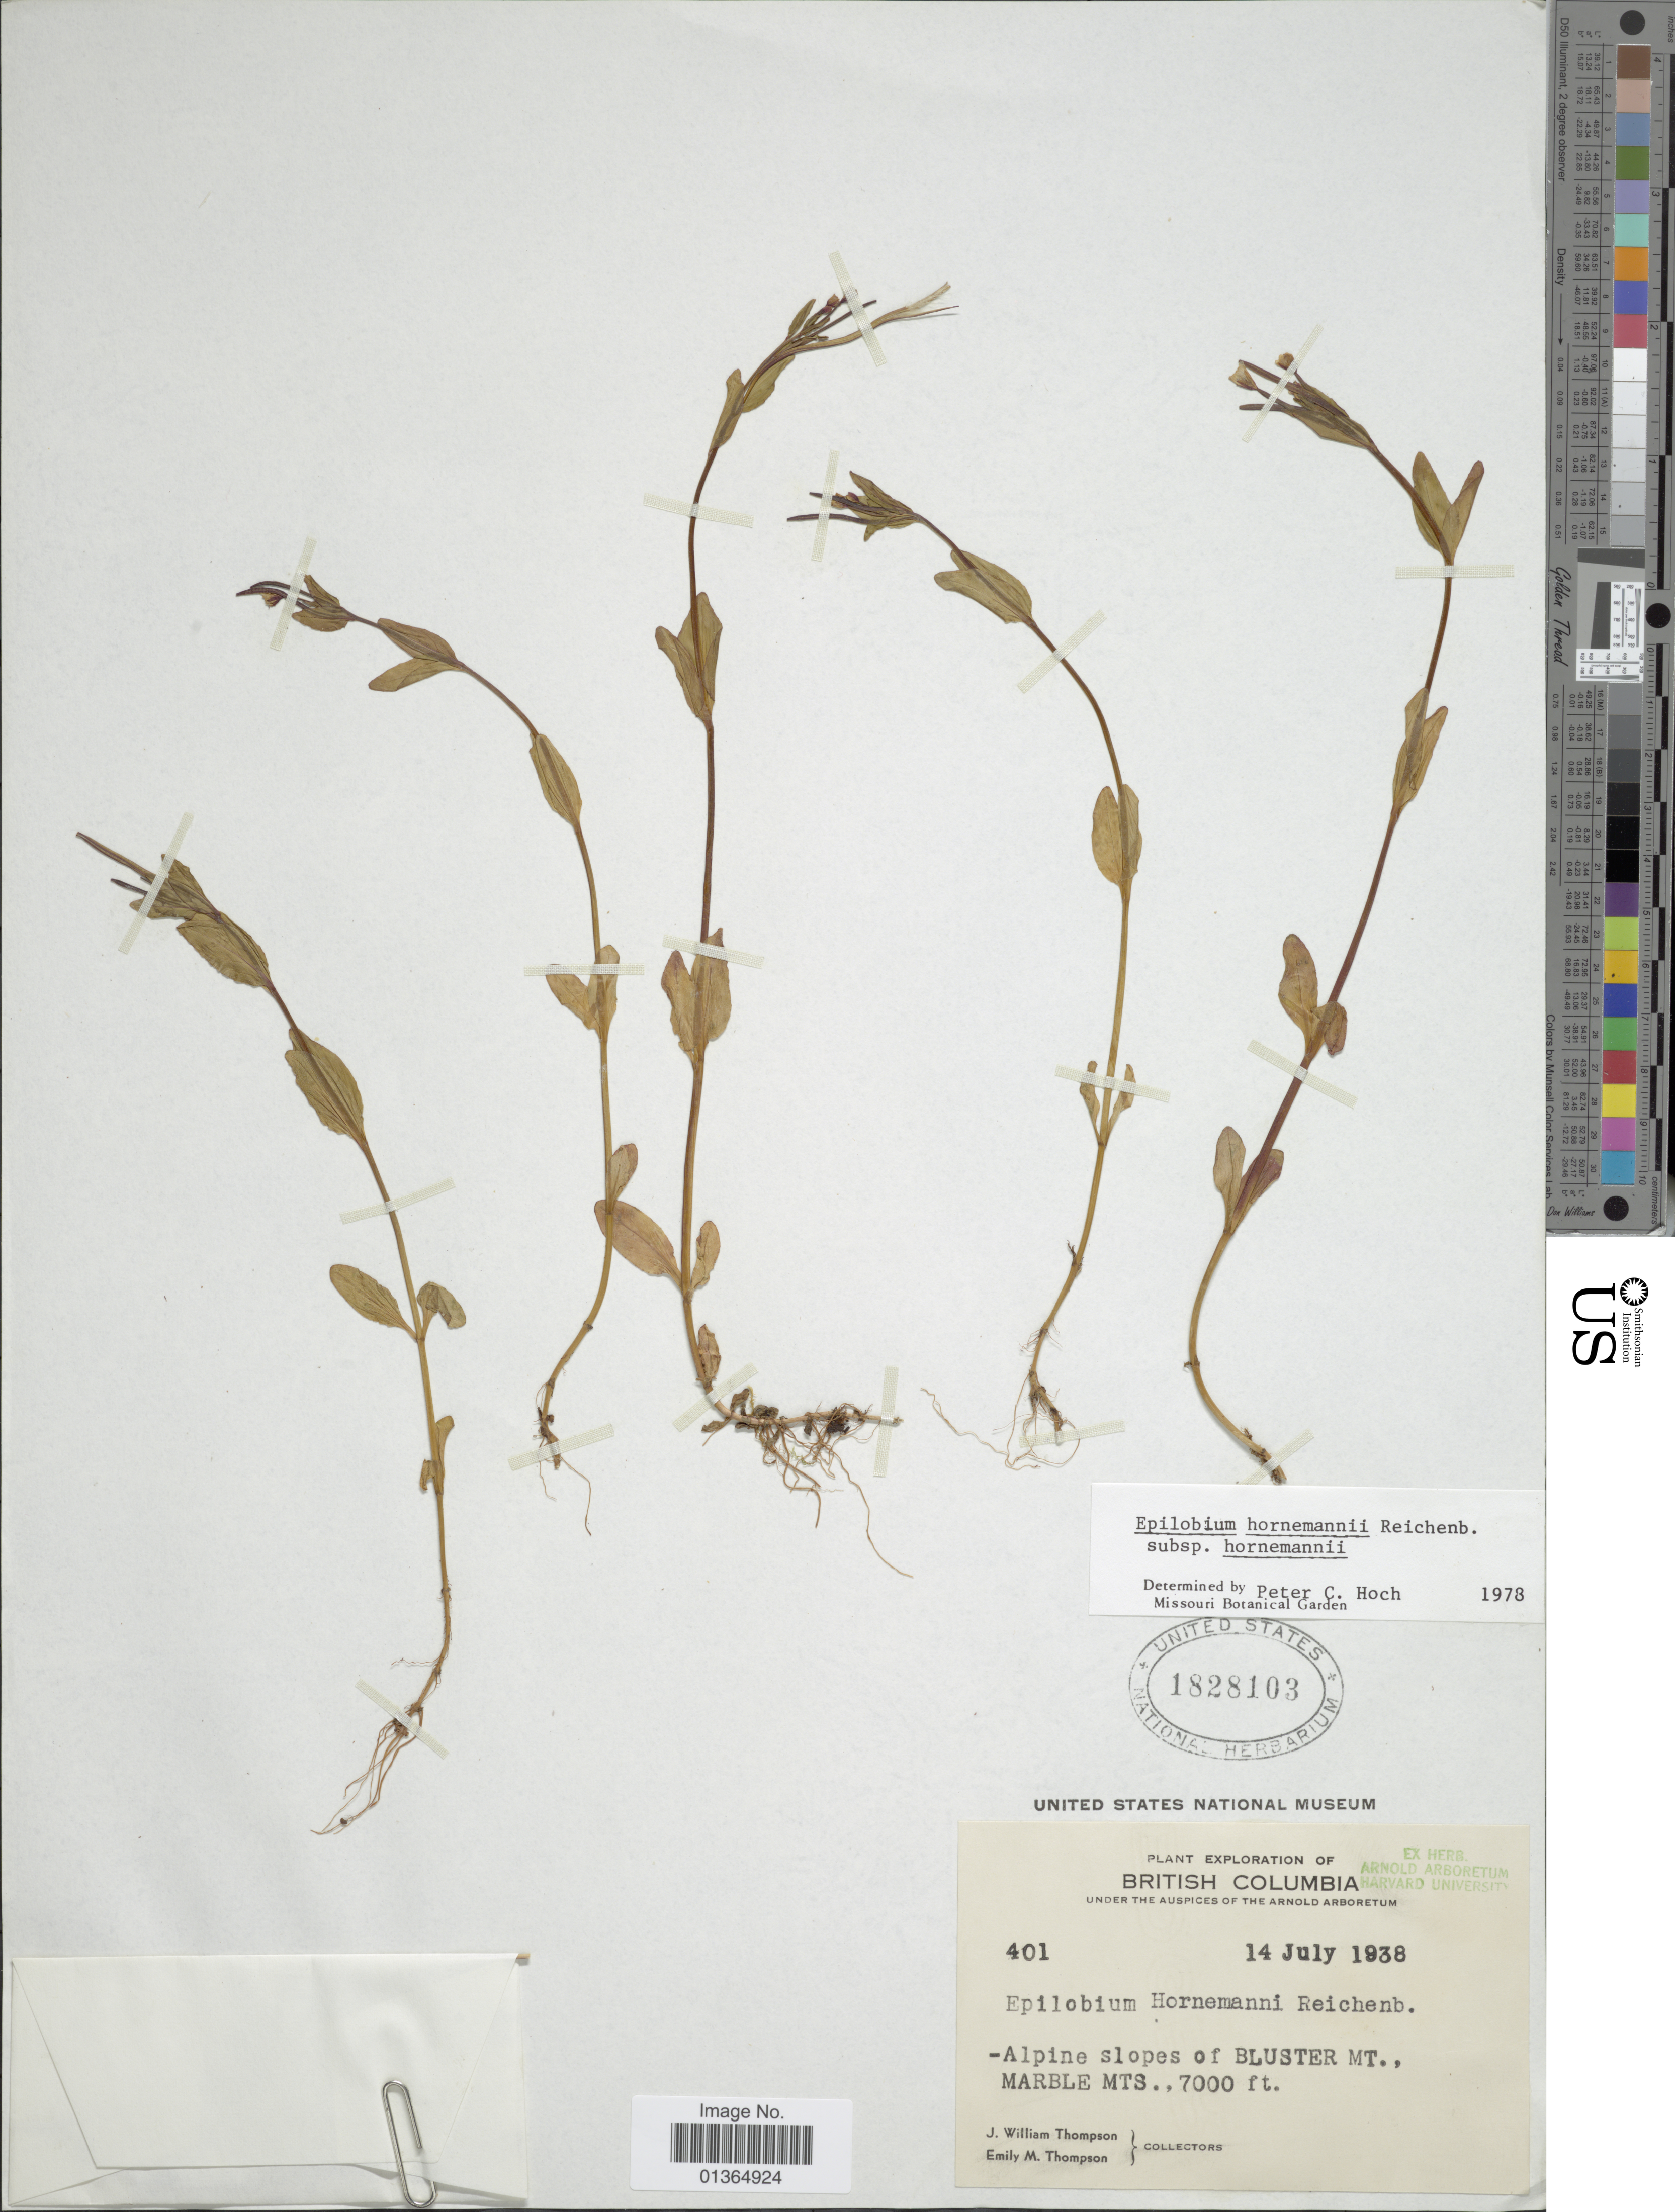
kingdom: Plantae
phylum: Tracheophyta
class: Magnoliopsida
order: Myrtales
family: Onagraceae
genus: Epilobium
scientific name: Epilobium hornemannii subsp. hornemannii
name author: Rchb.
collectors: J. W. Thompson & E. M. Thompson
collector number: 401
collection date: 1938-07-14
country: Canada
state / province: British Columbia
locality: Alpine slopes of Bluster Mt., Marble Mts.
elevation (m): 2134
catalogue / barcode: US 1828103